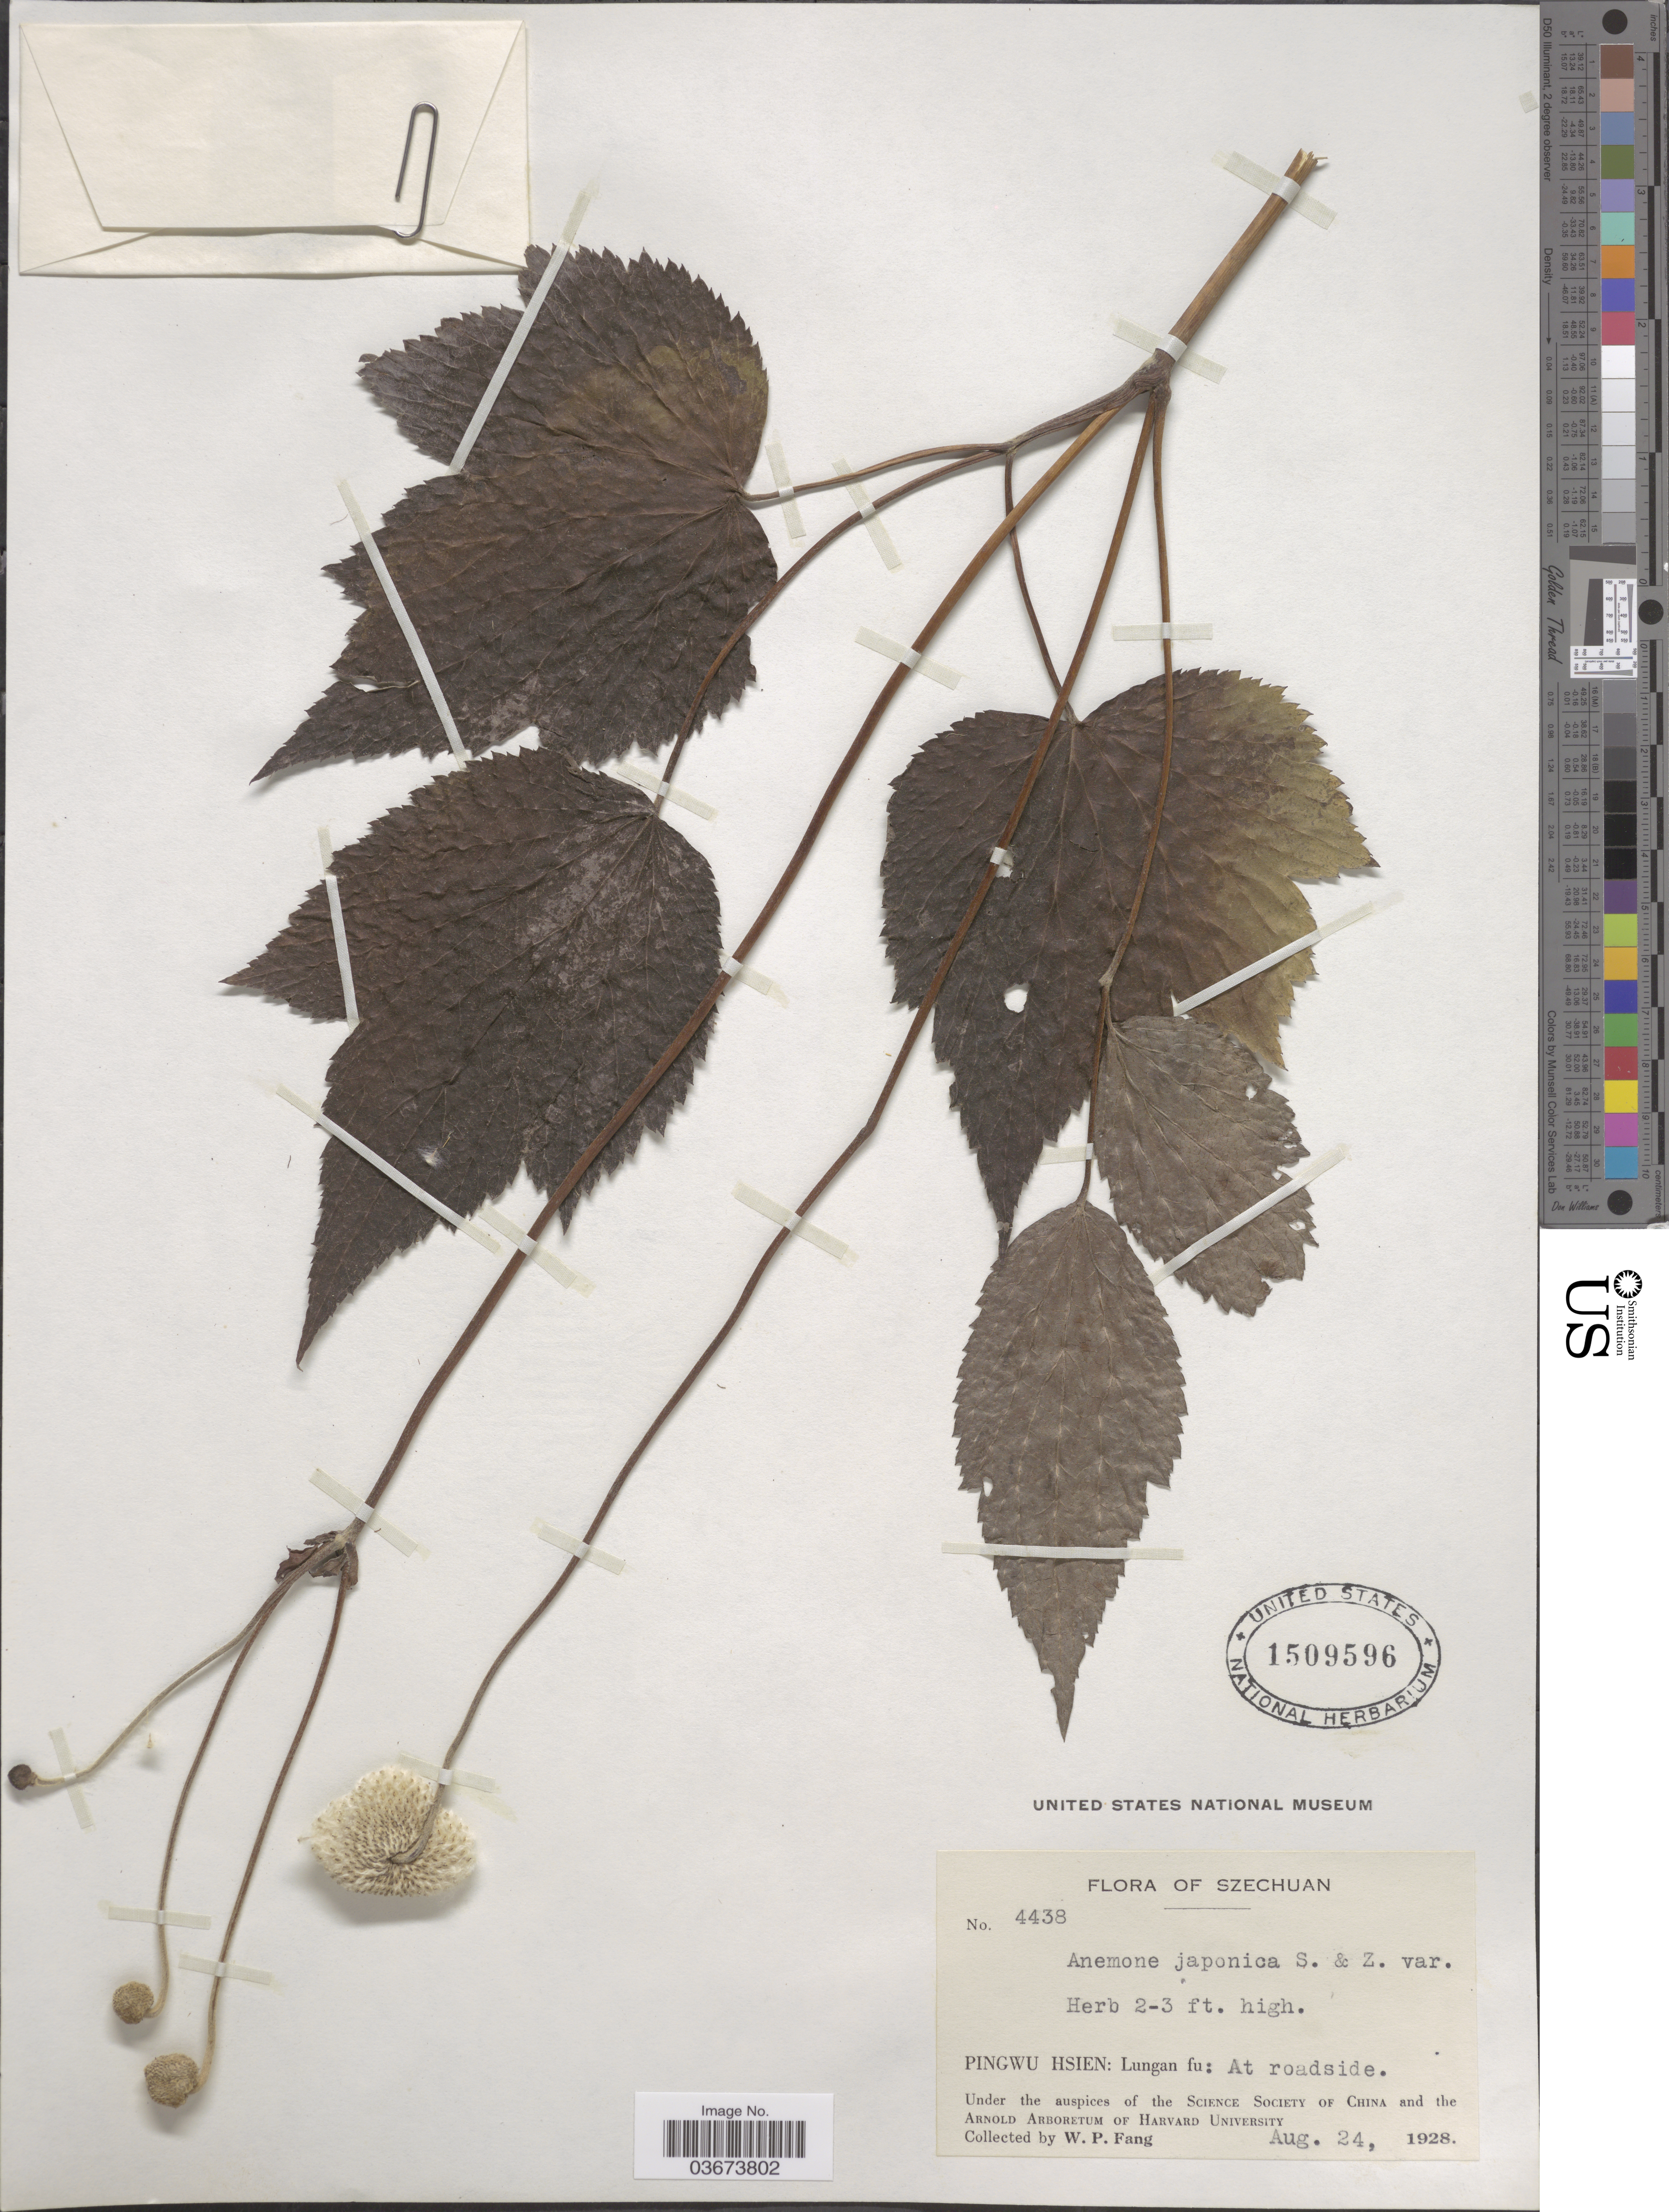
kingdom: Plantae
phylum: Tracheophyta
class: Magnoliopsida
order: Ranunculales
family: Ranunculaceae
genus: Anemone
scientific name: Anemone japonica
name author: Houtt.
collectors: W. P. Fang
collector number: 4438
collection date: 1928-08-24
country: China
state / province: Sichuan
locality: Szechuan. Pingwu Hsien: Lungan fu.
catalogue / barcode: US 1509596